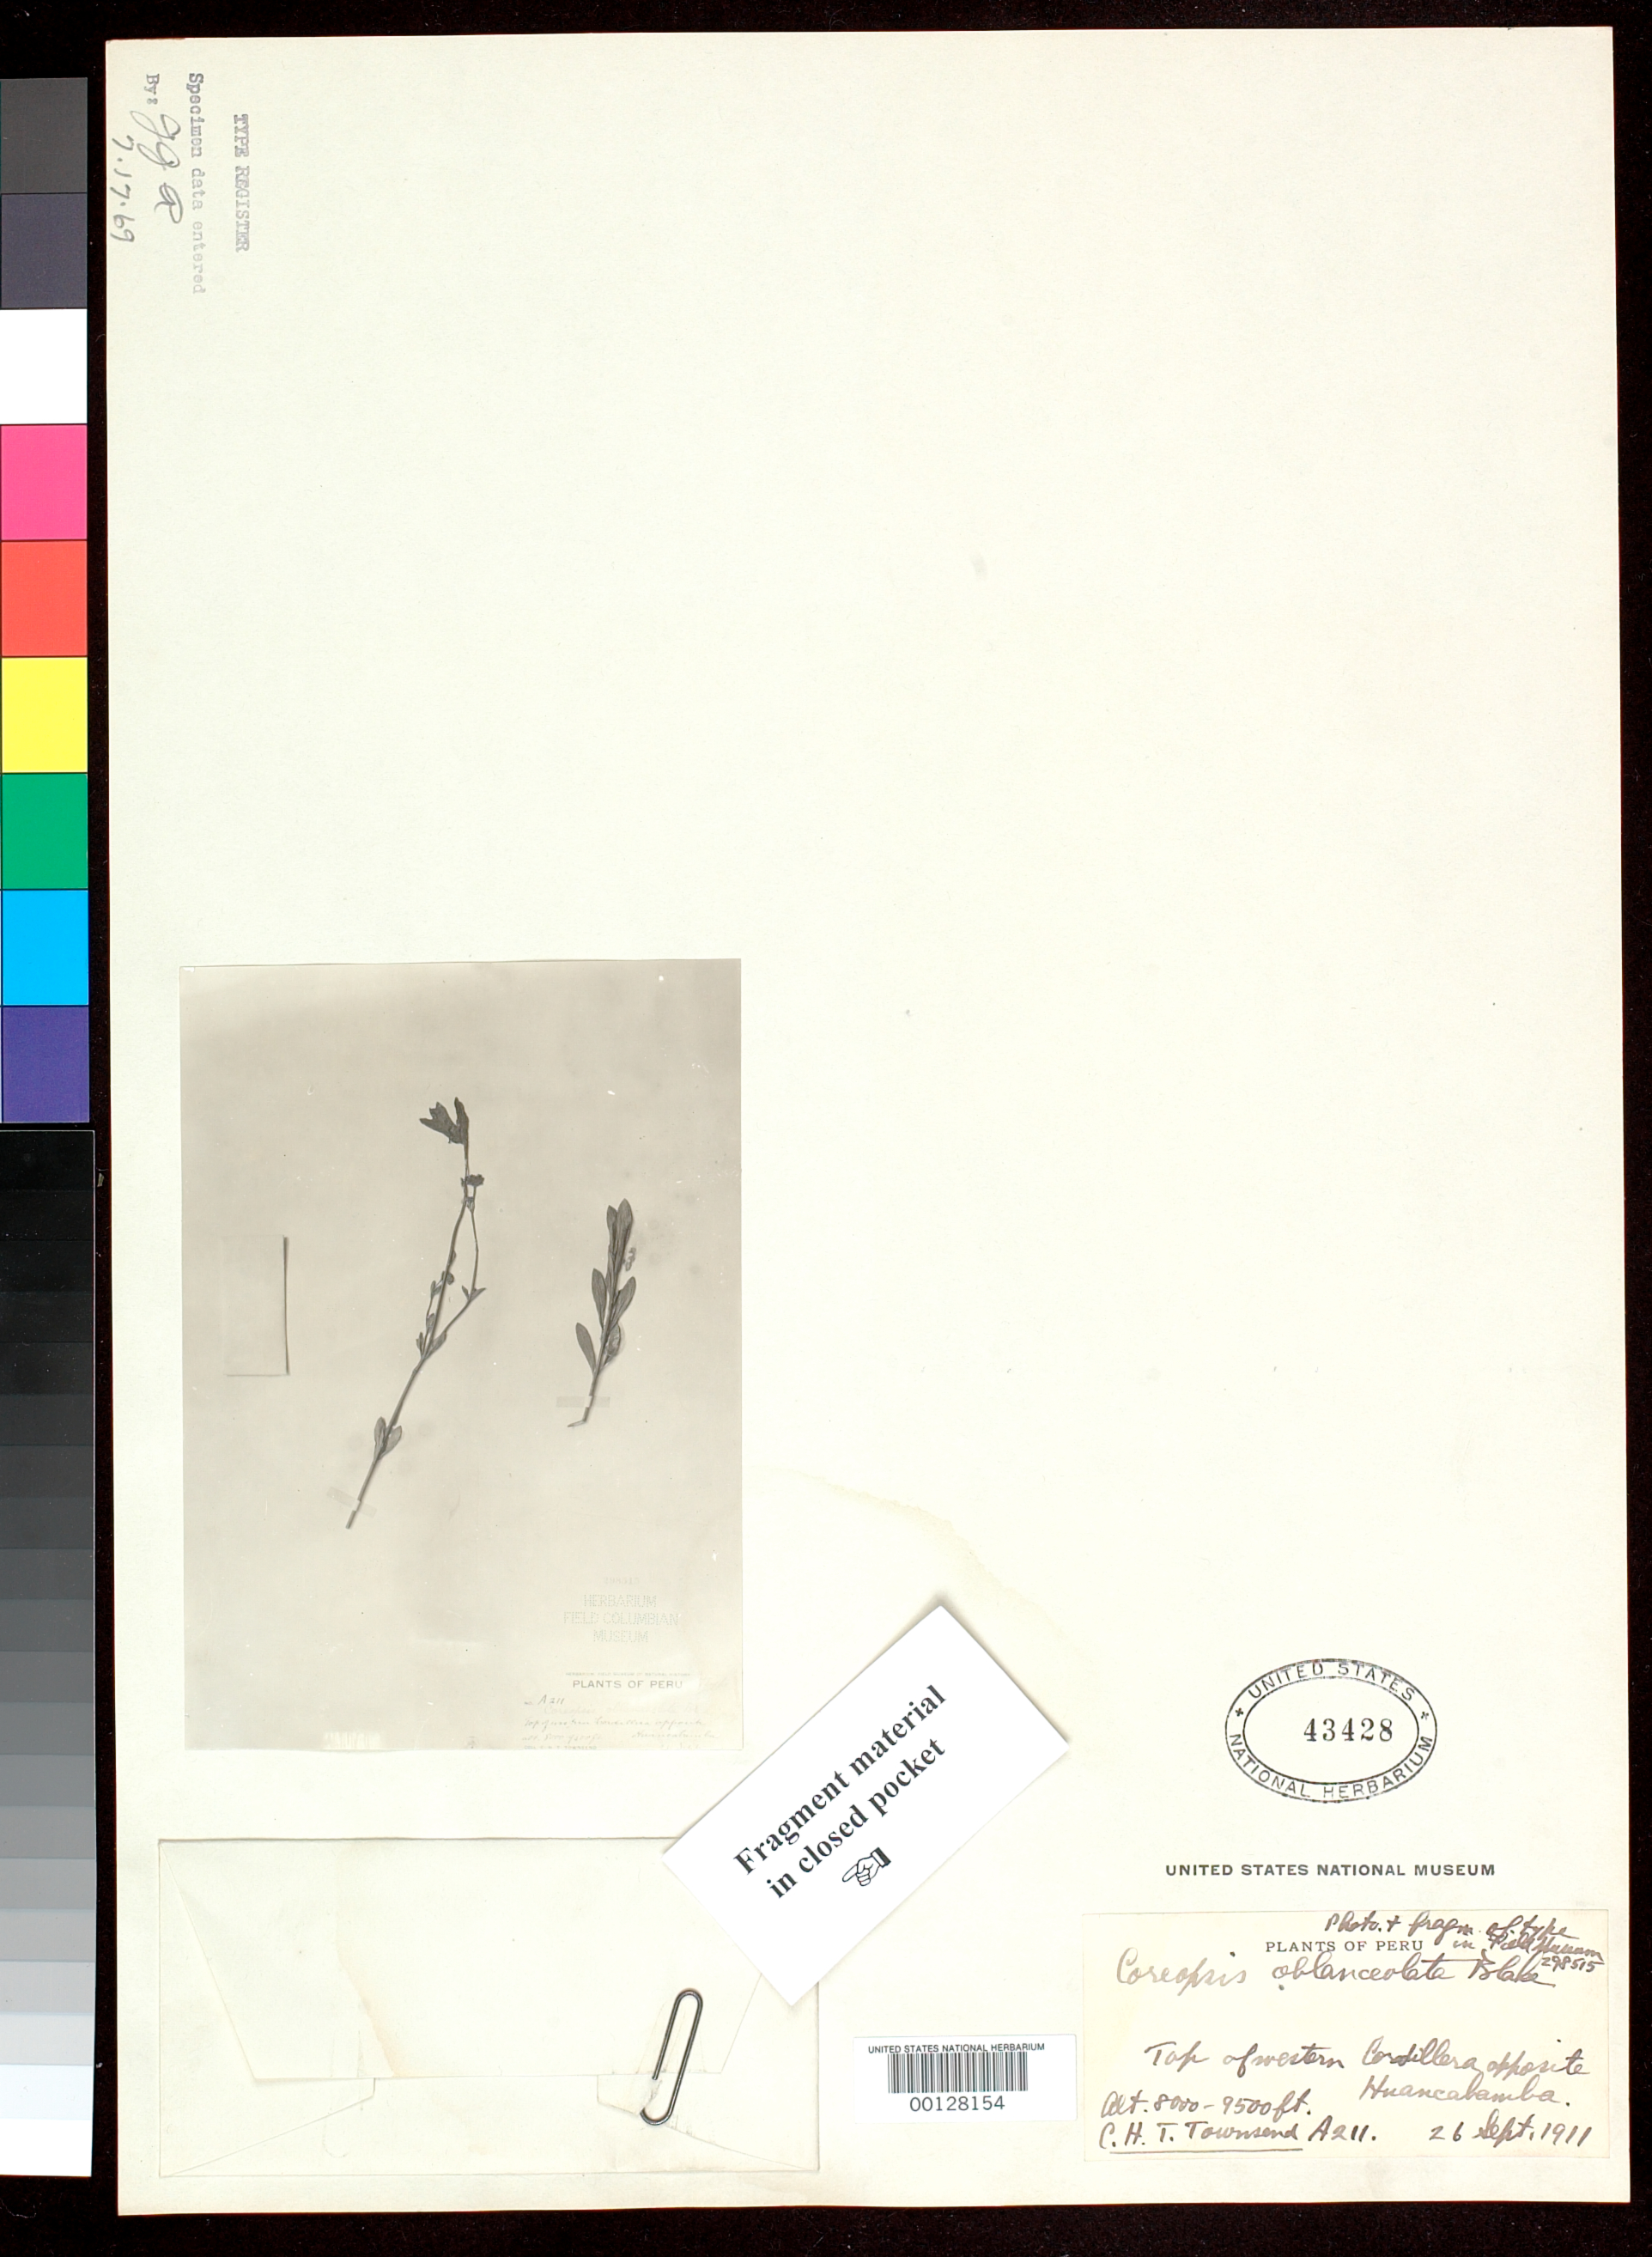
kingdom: Plantae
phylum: Tracheophyta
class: Magnoliopsida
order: Asterales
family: Asteraceae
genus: Coreopsis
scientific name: Coreopsis oblanceolata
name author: S.F. Blake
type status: Type Fragment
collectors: C. H. T. Townsend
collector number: A 211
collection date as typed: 26 Sep 1911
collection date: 1911-09-26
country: Peru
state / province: Piura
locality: Huancabamba.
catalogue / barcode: US 43428